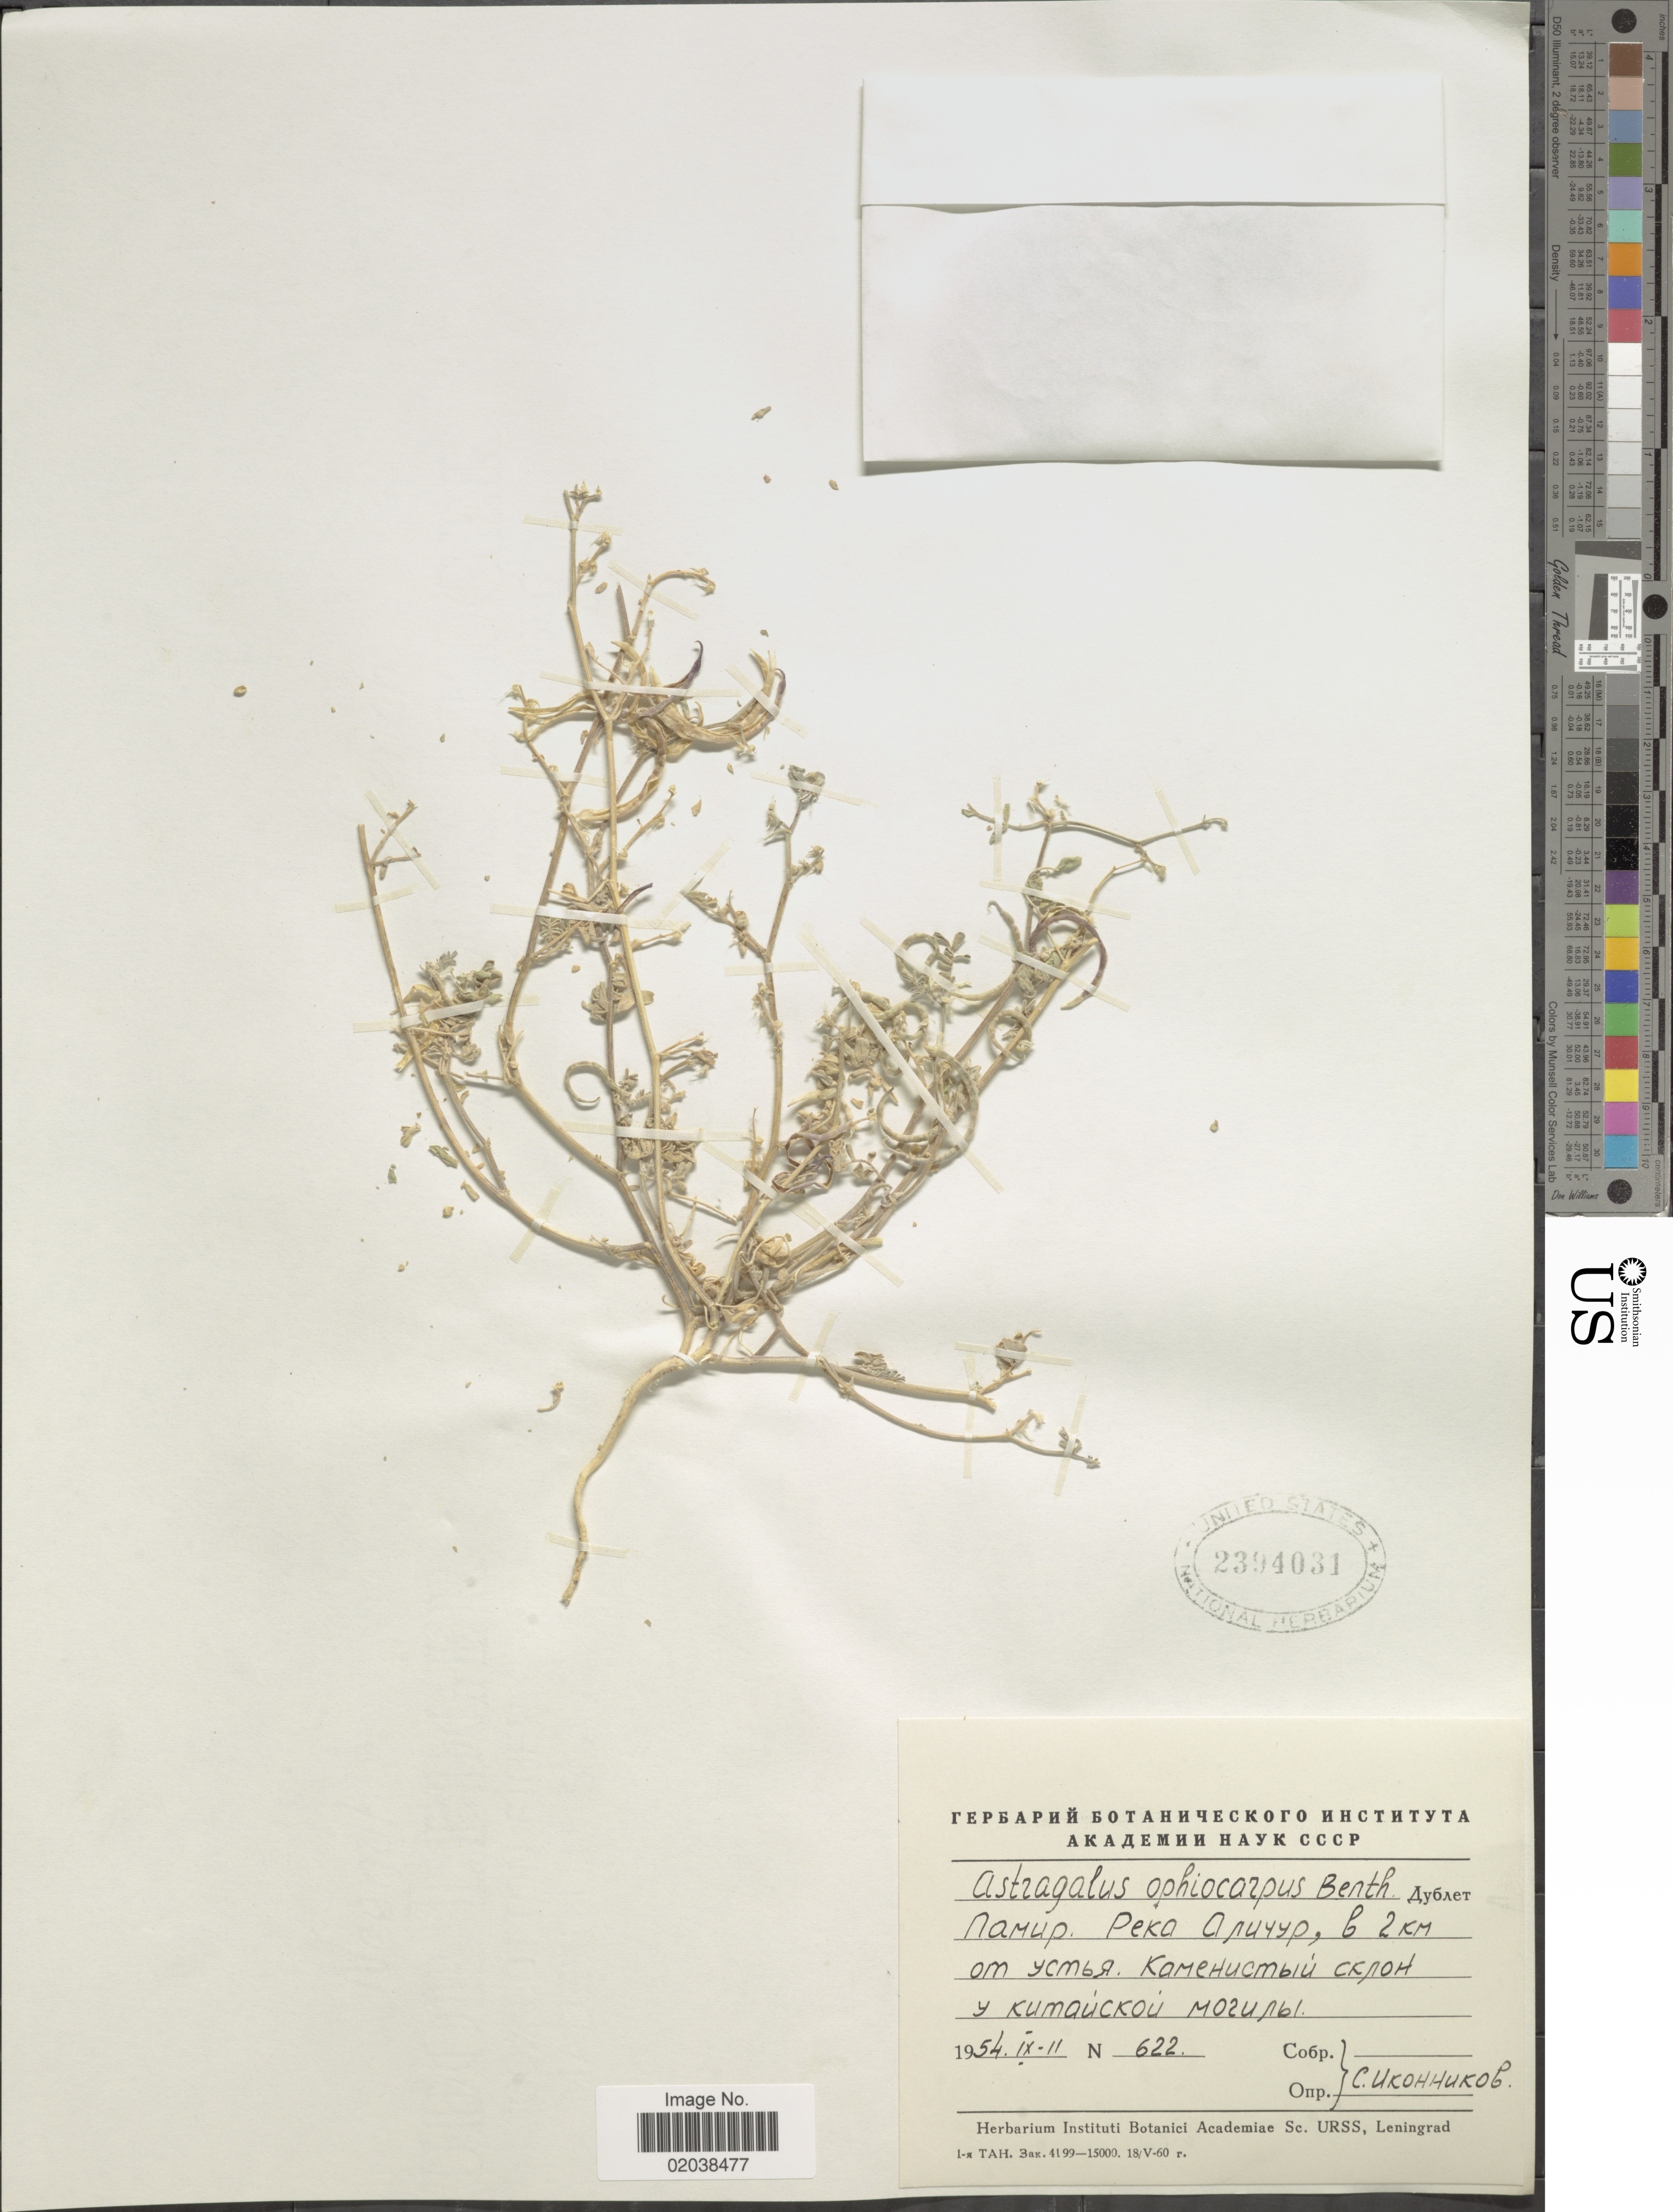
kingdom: Plantae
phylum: Tracheophyta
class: Magnoliopsida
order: Fabales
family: Fabaceae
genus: Astragalus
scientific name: Astragalus ophiocarpus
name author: Benth. ex Boiss.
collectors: S. S. Ikonnikov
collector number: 622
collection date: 1954-04-11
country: Tajikistan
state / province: Gorno-Badakhstan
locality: Alichur River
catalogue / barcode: US 2394031